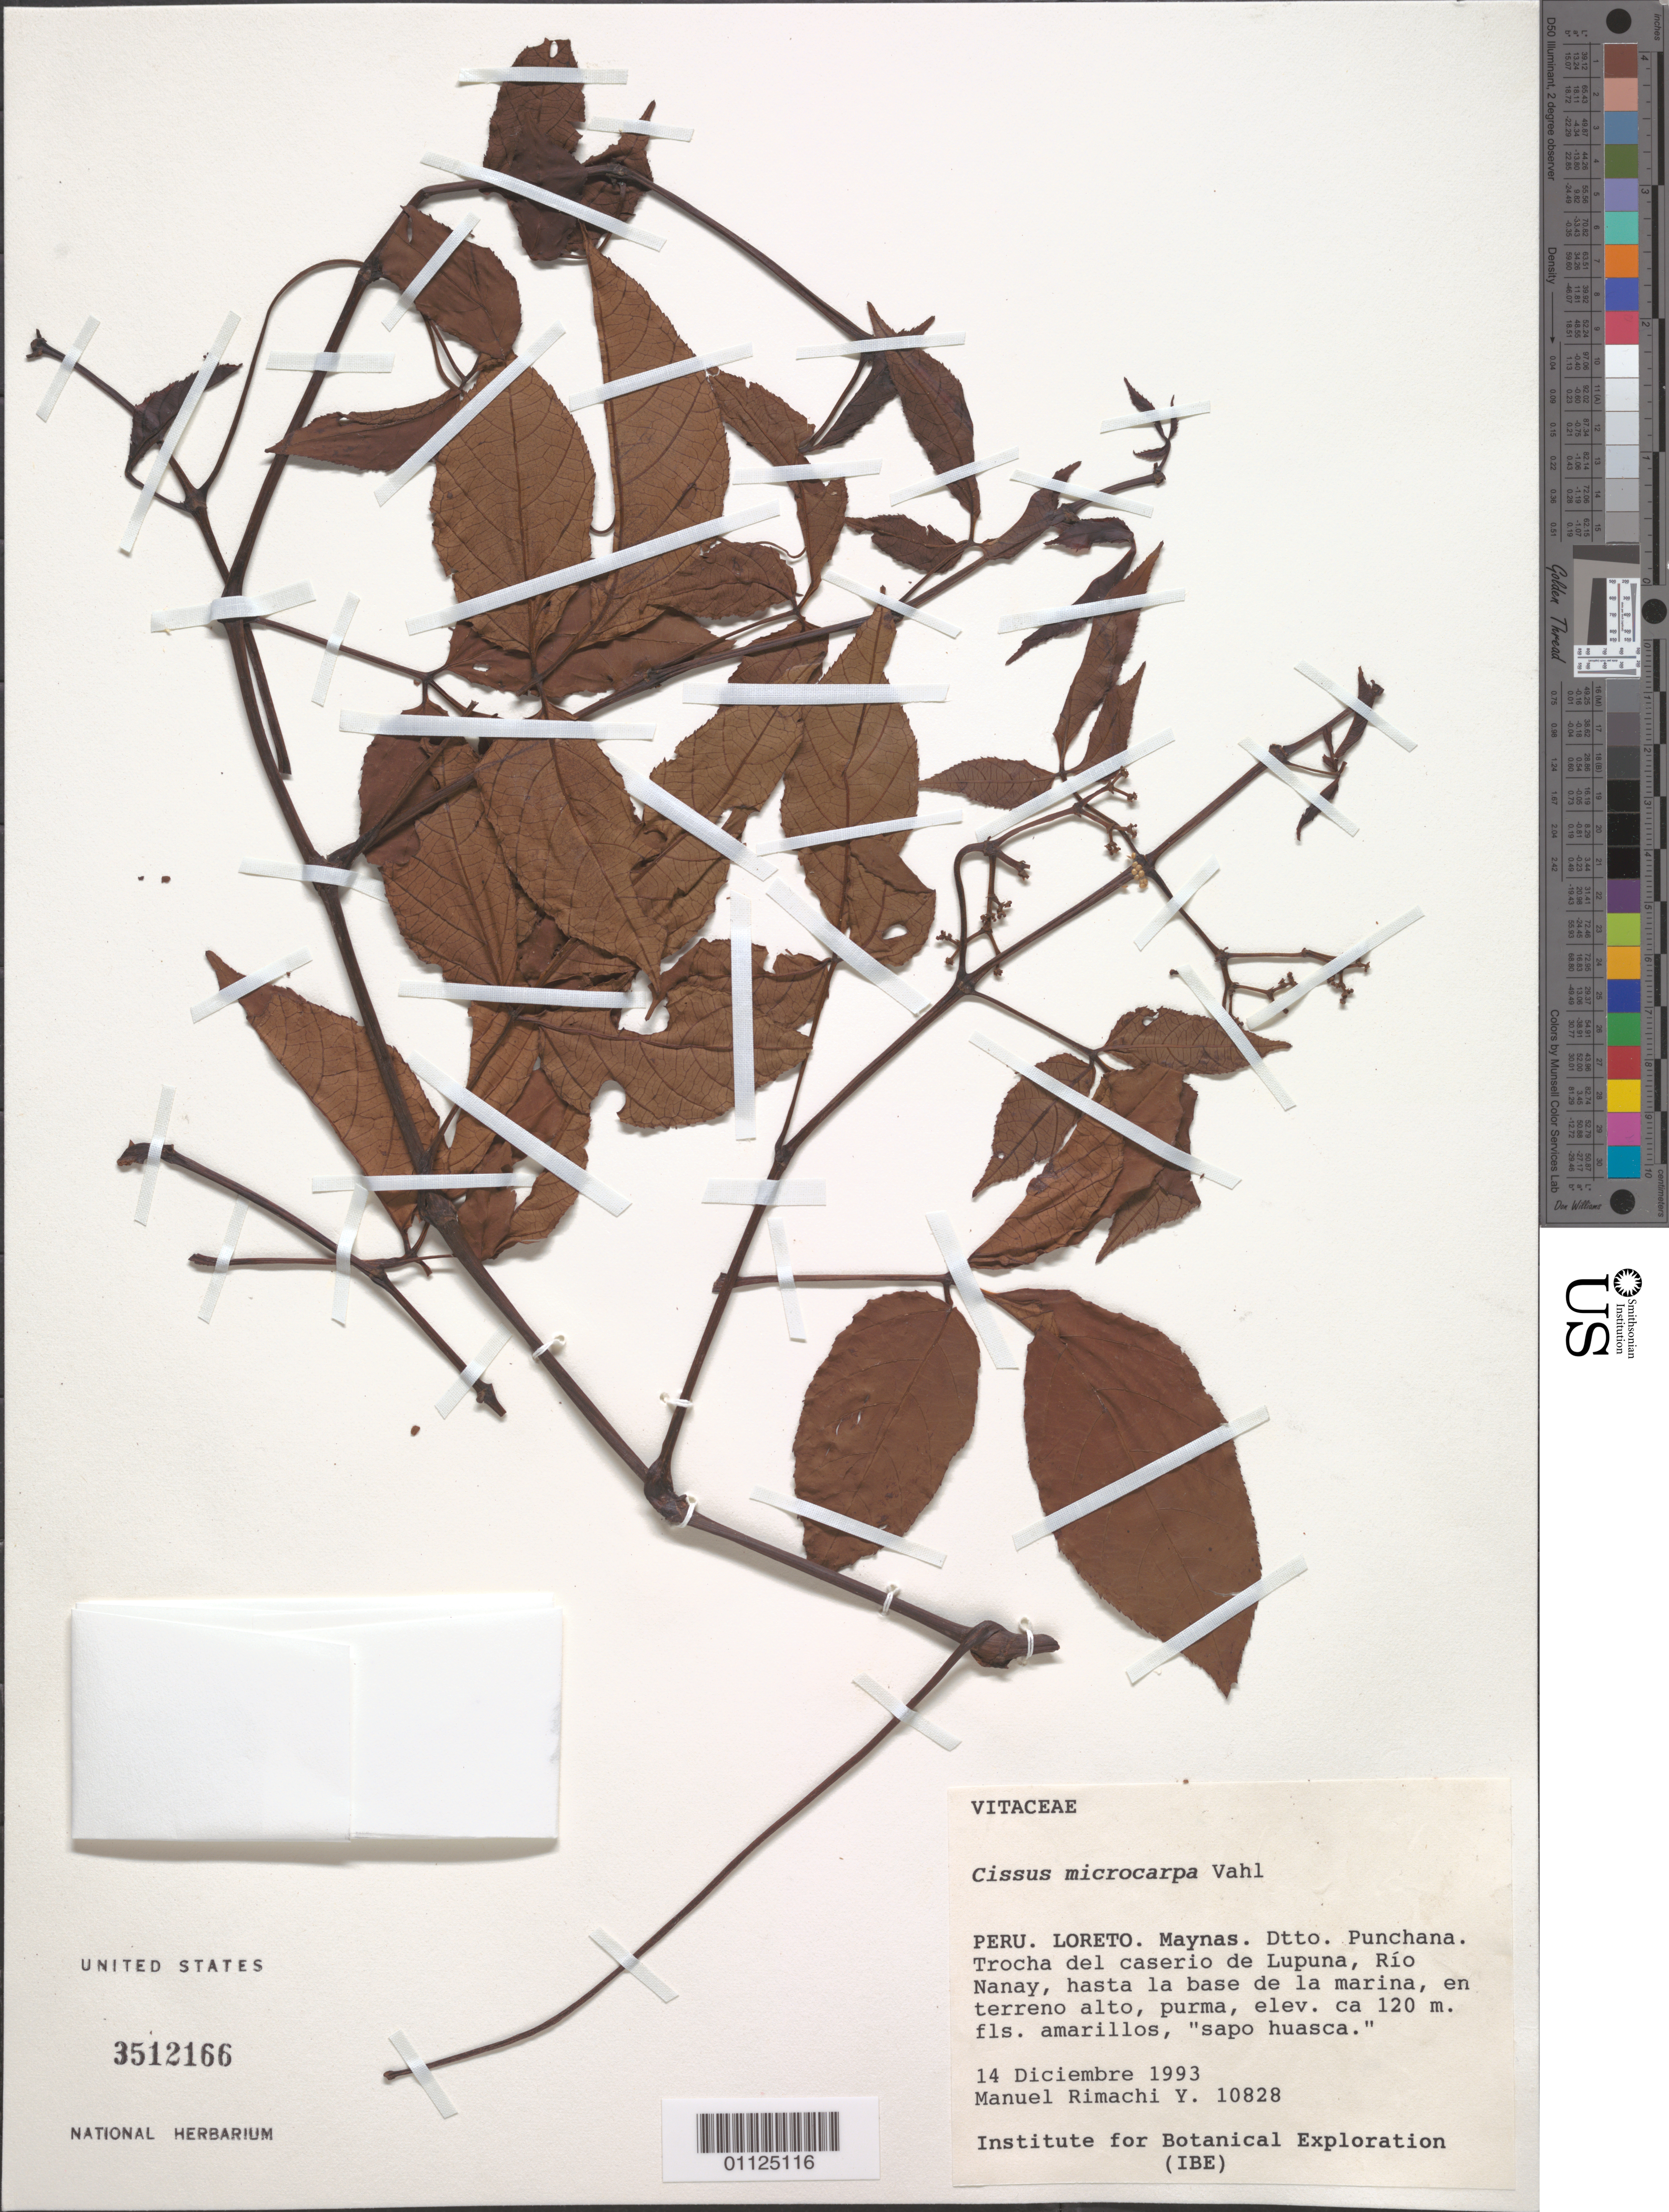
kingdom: Plantae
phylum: Tracheophyta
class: Magnoliopsida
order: Vitales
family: Vitaceae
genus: Cissus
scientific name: Cissus microcarpa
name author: Vahl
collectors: M. Rimachi Y.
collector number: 10828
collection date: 1993-12-14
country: Peru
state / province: Loreto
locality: Maynas: Dtto. Punchana. Trocha del caserio de Lupuna, Rio Nanay, hasta la base de la marina, en terreno alto, purma.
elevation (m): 120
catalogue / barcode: US 3512166